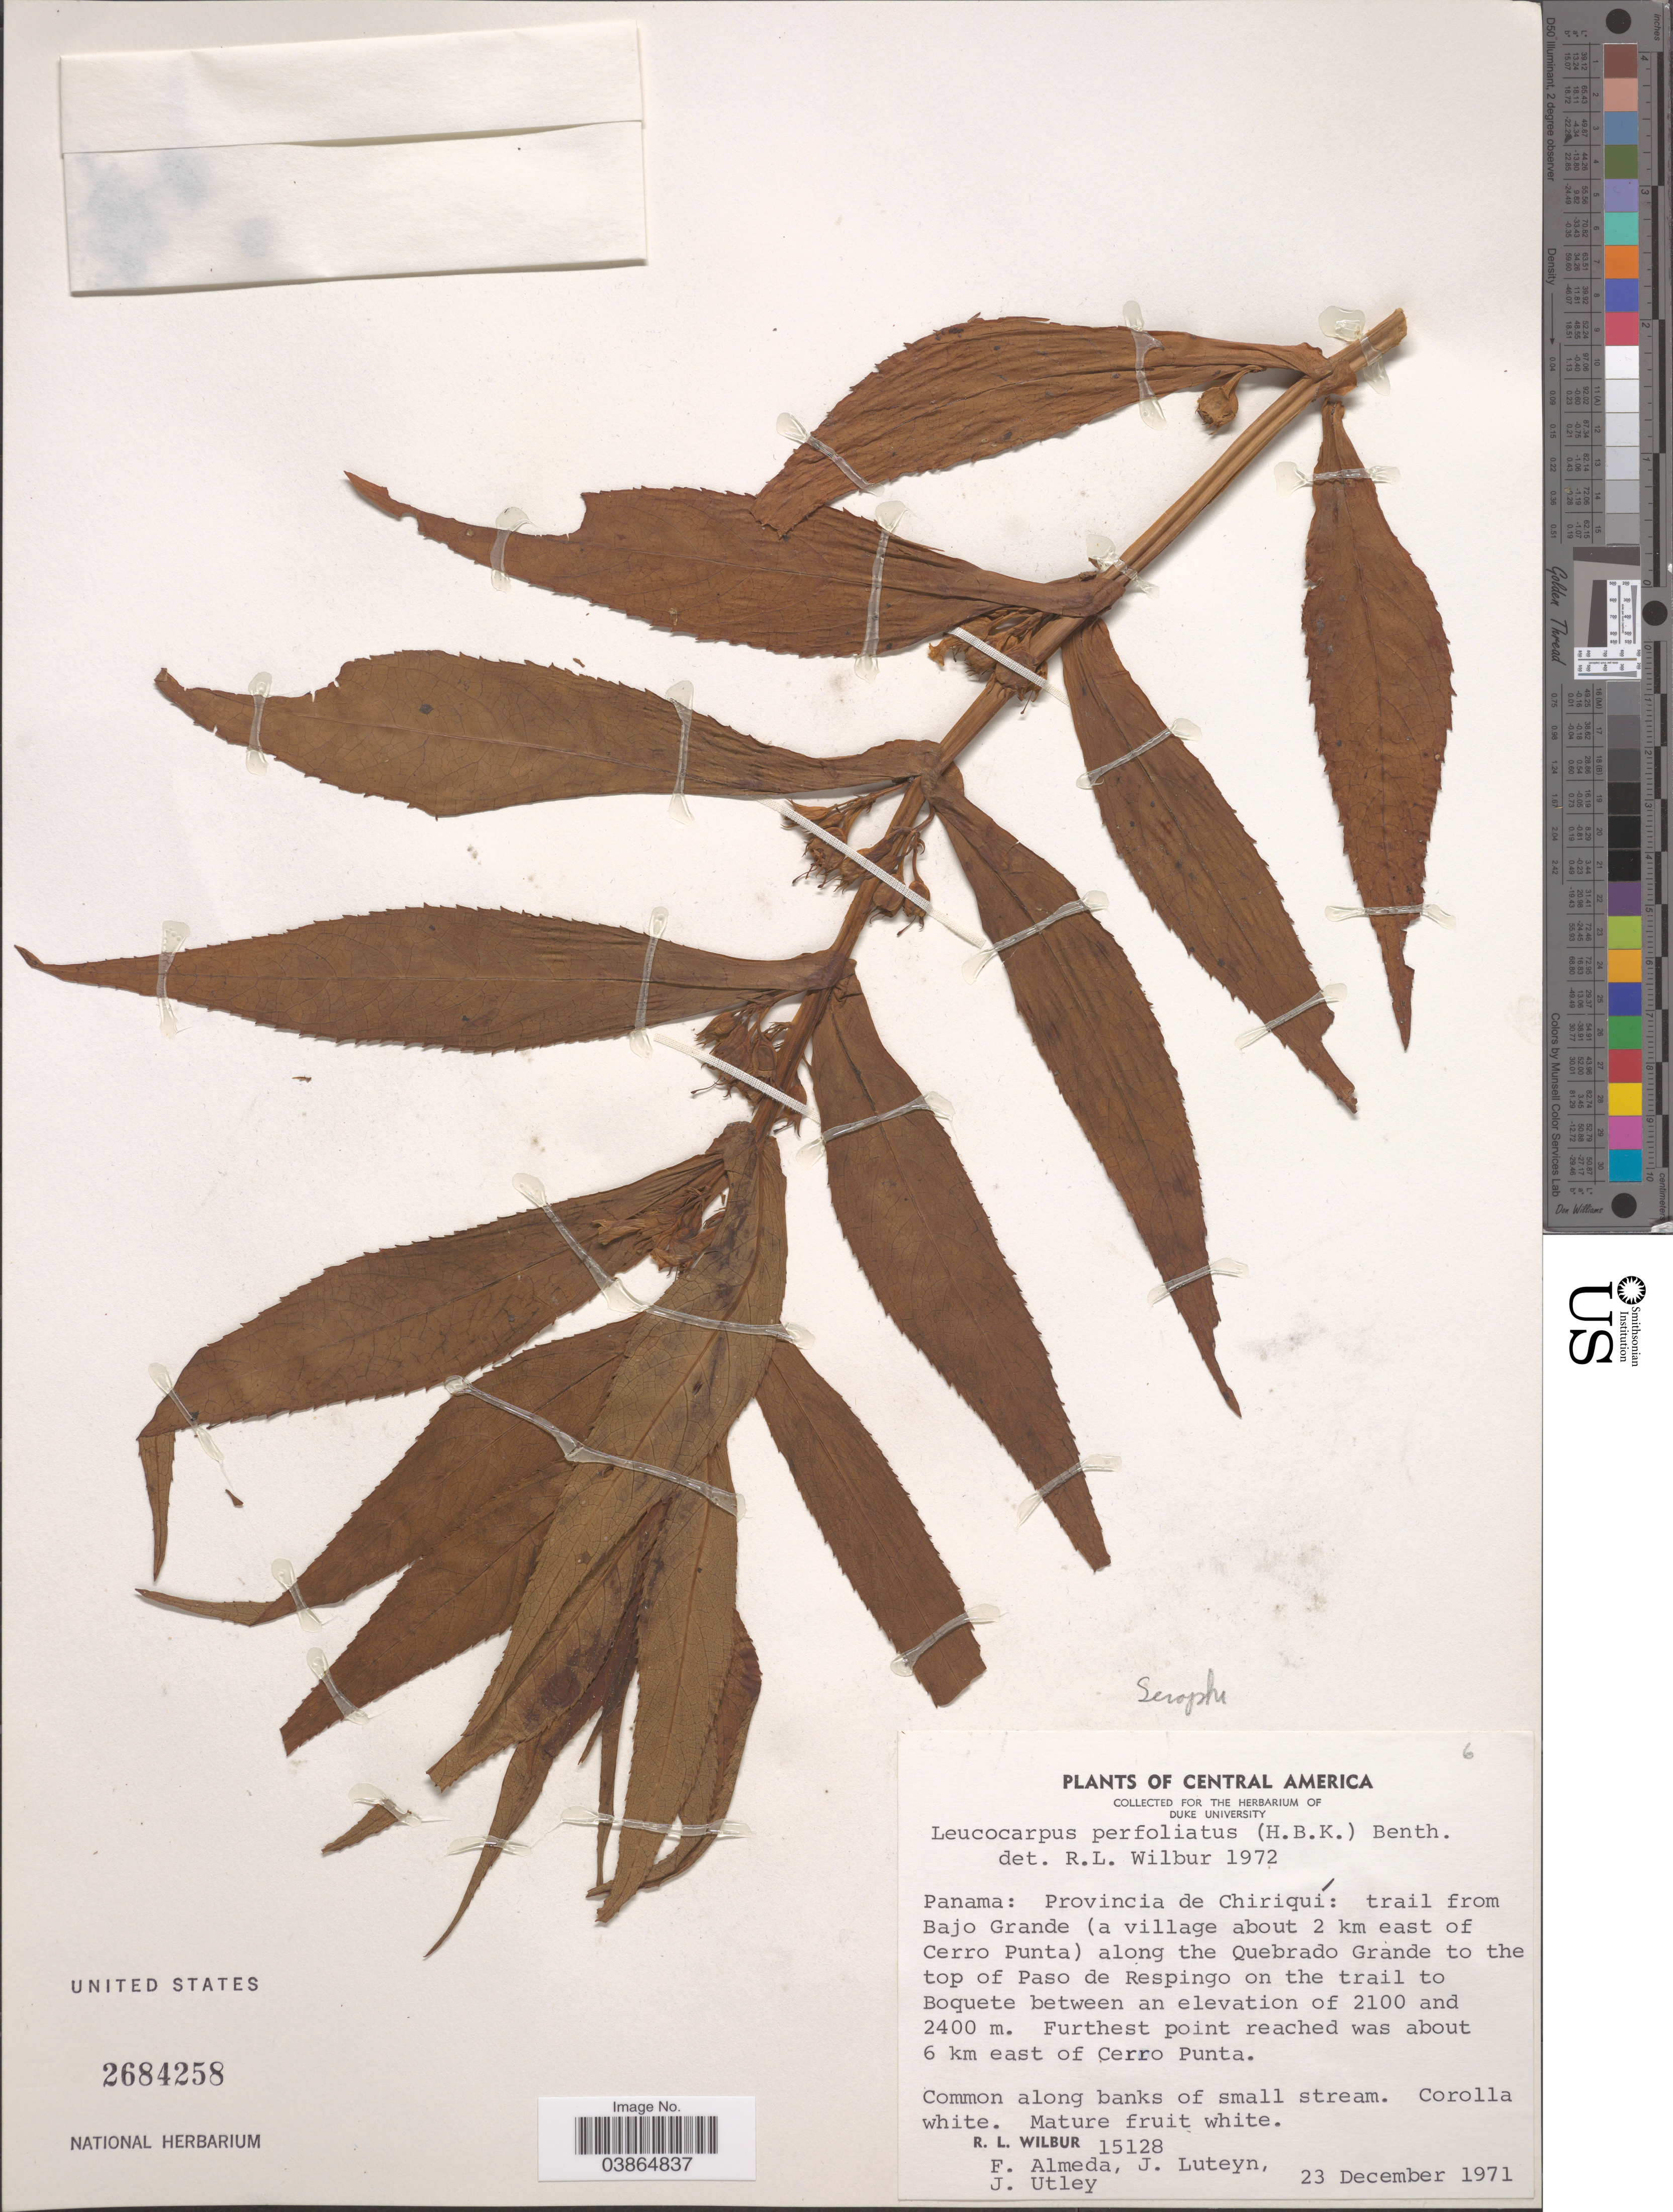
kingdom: Plantae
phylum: Tracheophyta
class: Magnoliopsida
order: Lamiales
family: Phrymaceae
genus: Leucocarpus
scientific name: Leucocarpus alatus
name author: D. Don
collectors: R. L. Wilbur, F. Almeda, J. L. Luteyn & J. Utley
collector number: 15128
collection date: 1971-12-23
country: Panama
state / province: Chiriqui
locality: Trail from Bajo Grande (a village about 2 km east of Cerro Punta) along the Quebrado Grande to the top of Paso de Respingo on the trail to Boquete. Furthest point reached was about 6 km east of Cerro Punta.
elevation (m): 2100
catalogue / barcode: US 2684258